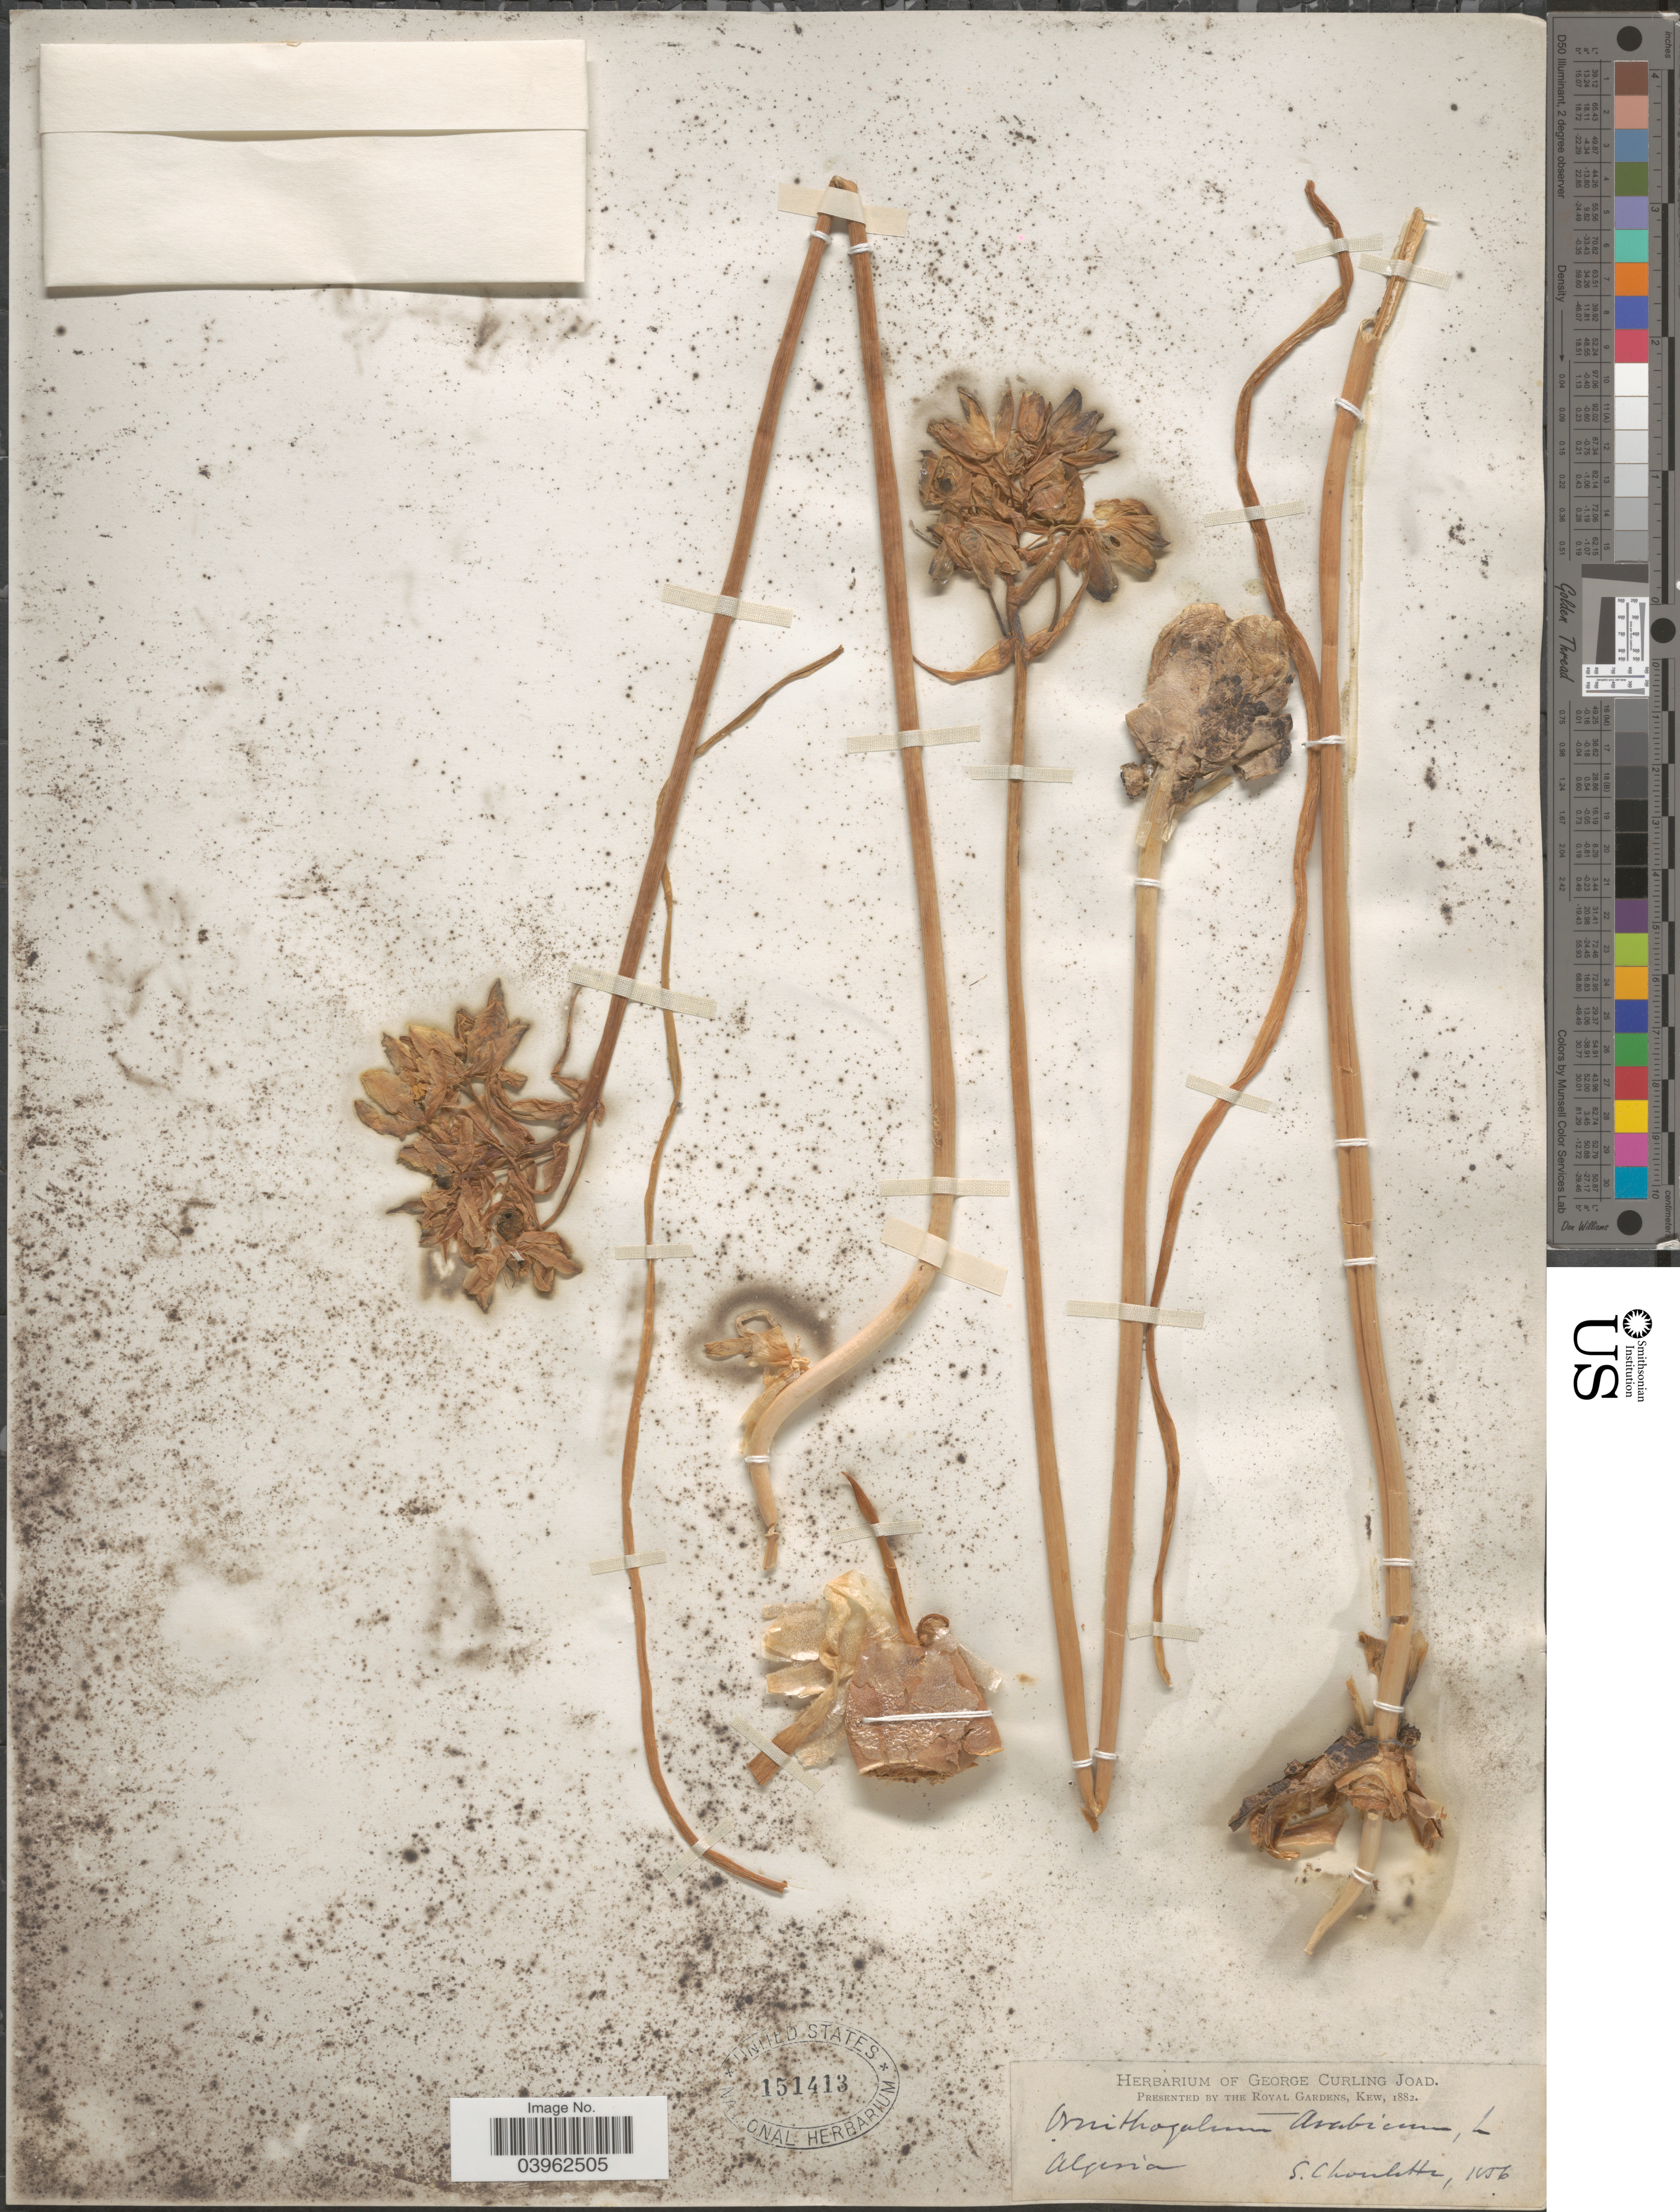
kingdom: Plantae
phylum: Tracheophyta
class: Liliopsida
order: Asparagales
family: Asparagaceae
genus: Ornithogalum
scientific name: Ornithogalum arabicum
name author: L.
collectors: S. Choulette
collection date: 1856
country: Algeria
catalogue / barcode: US 151413